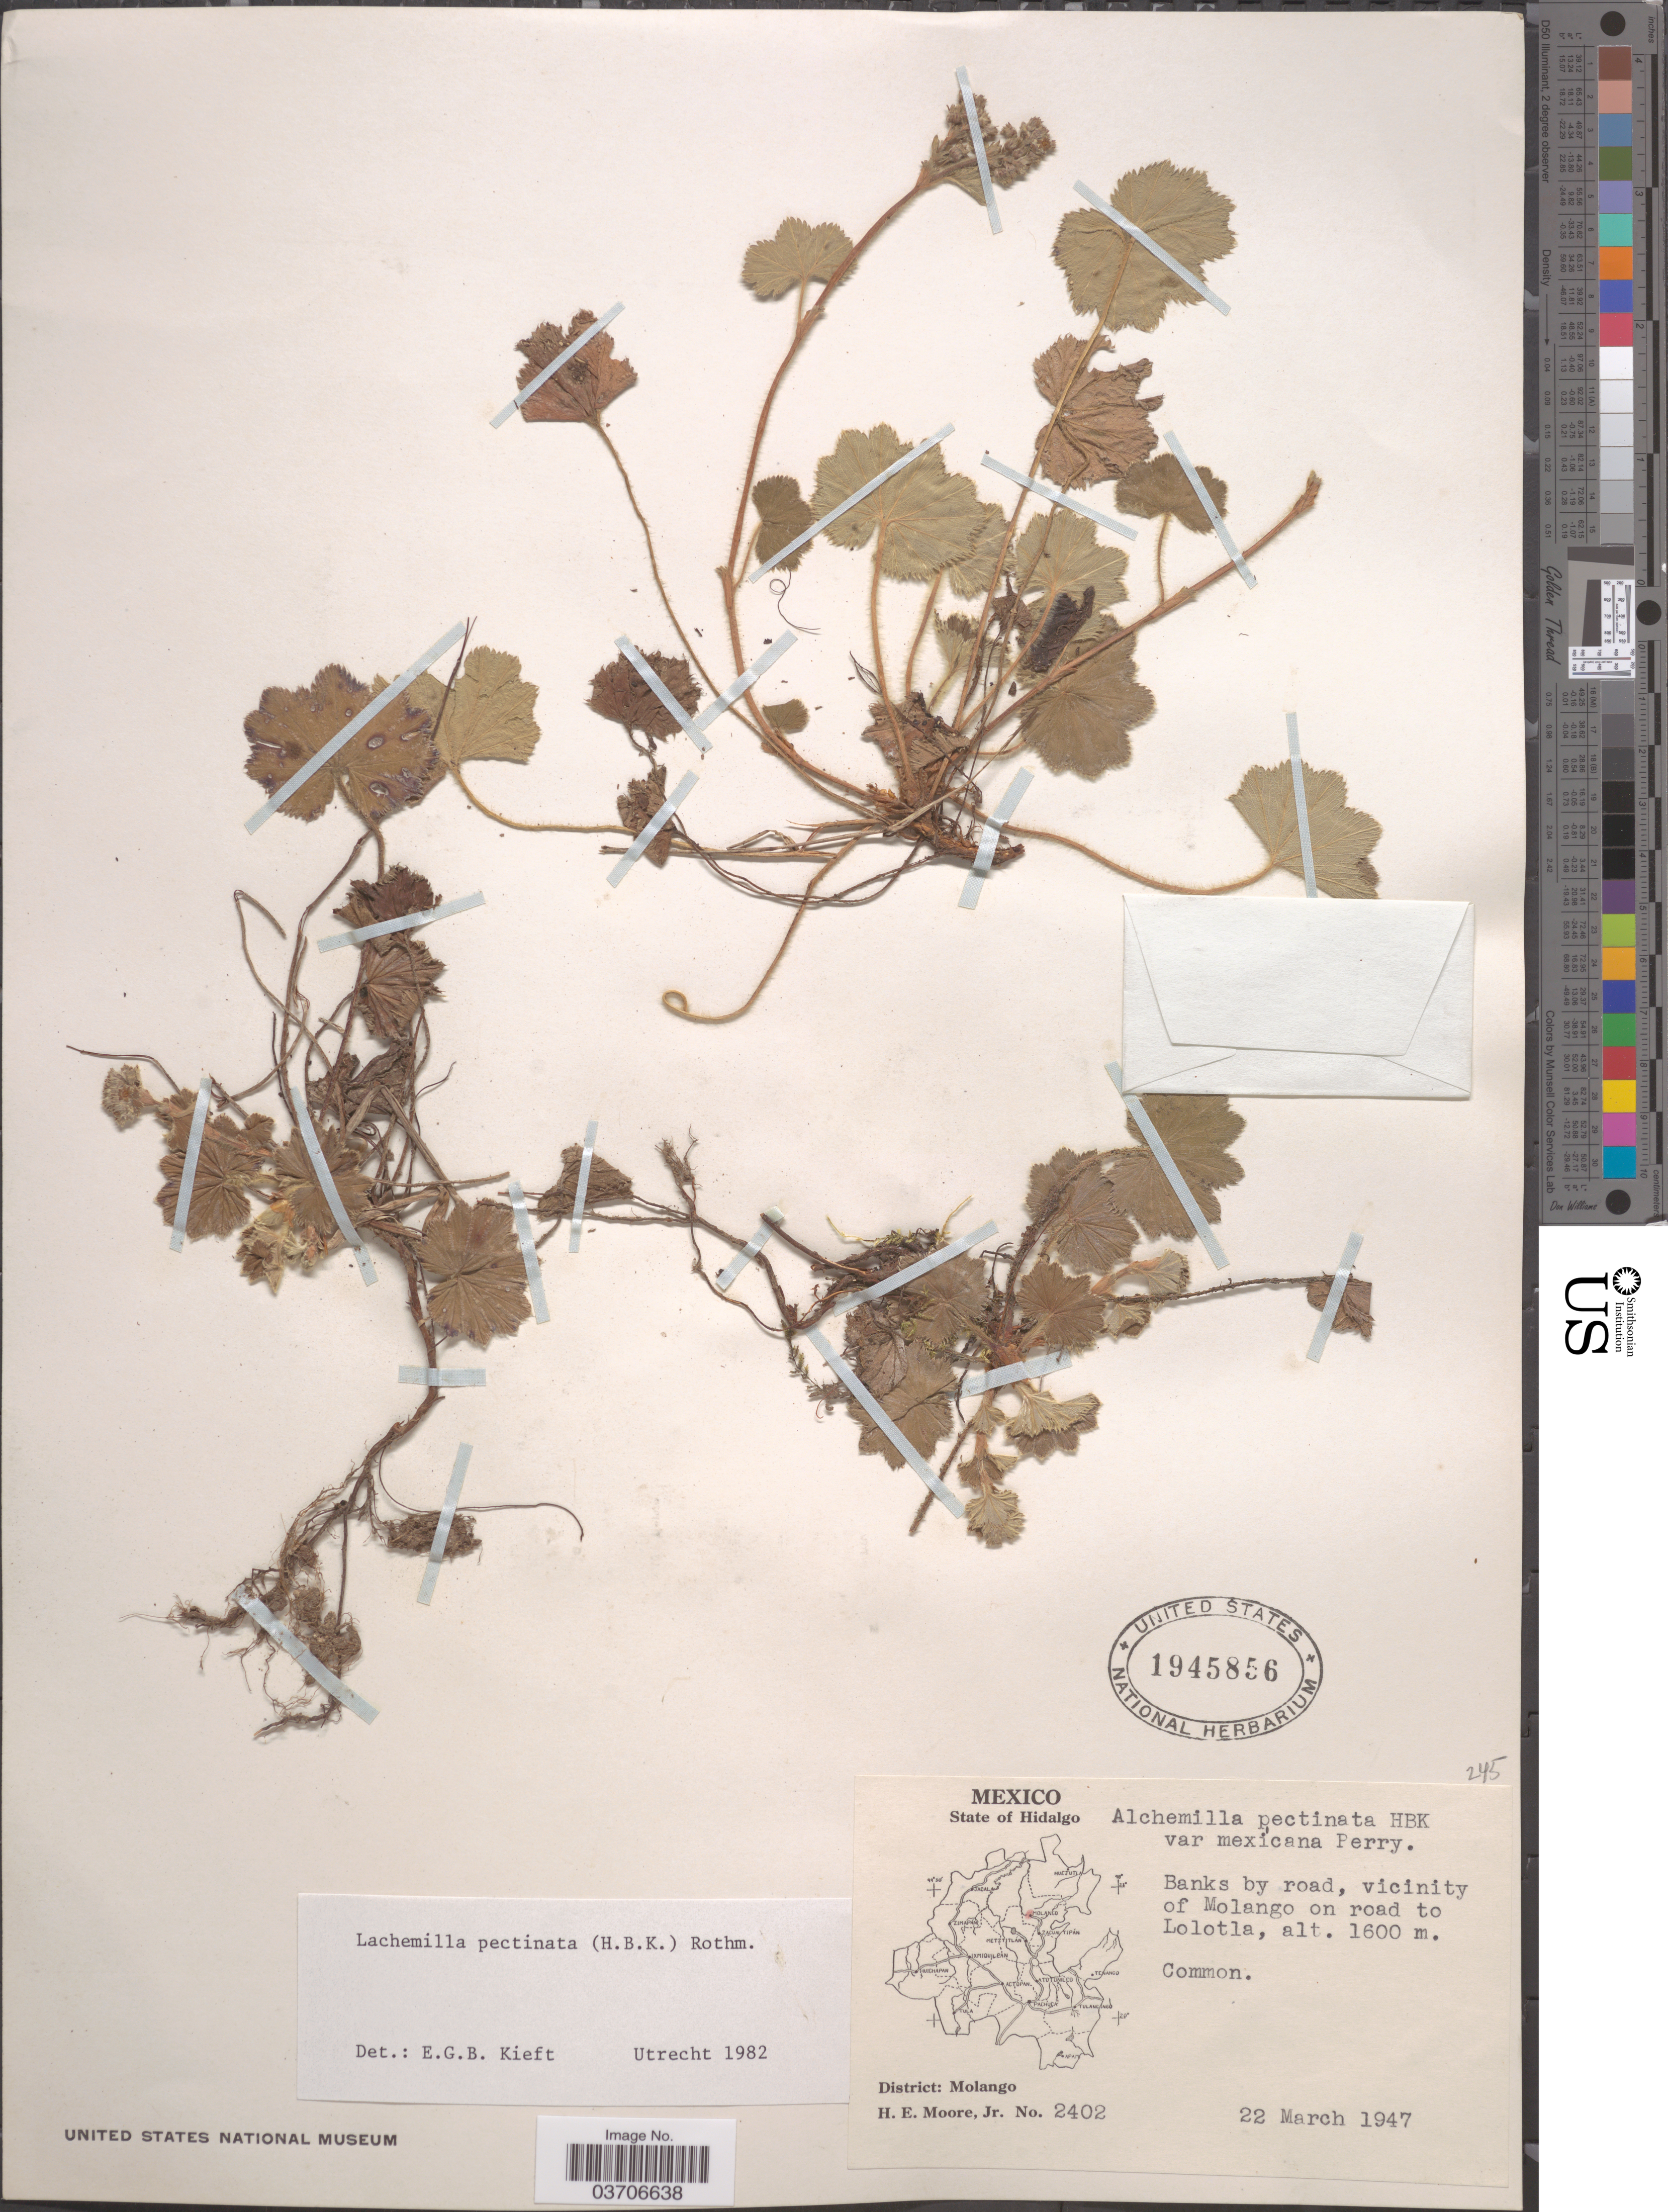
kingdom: Plantae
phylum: Tracheophyta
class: Magnoliopsida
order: Rosales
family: Rosaceae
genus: Lachemilla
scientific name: Lachemilla pectinata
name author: (Kunth) Rothm.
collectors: H. Moore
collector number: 2402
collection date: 1947-03-22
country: Mexico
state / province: Hidalgo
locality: Banks by road, vicinity of Molango on road to Lolotla. District: Molango.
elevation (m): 1600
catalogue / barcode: US 1945856